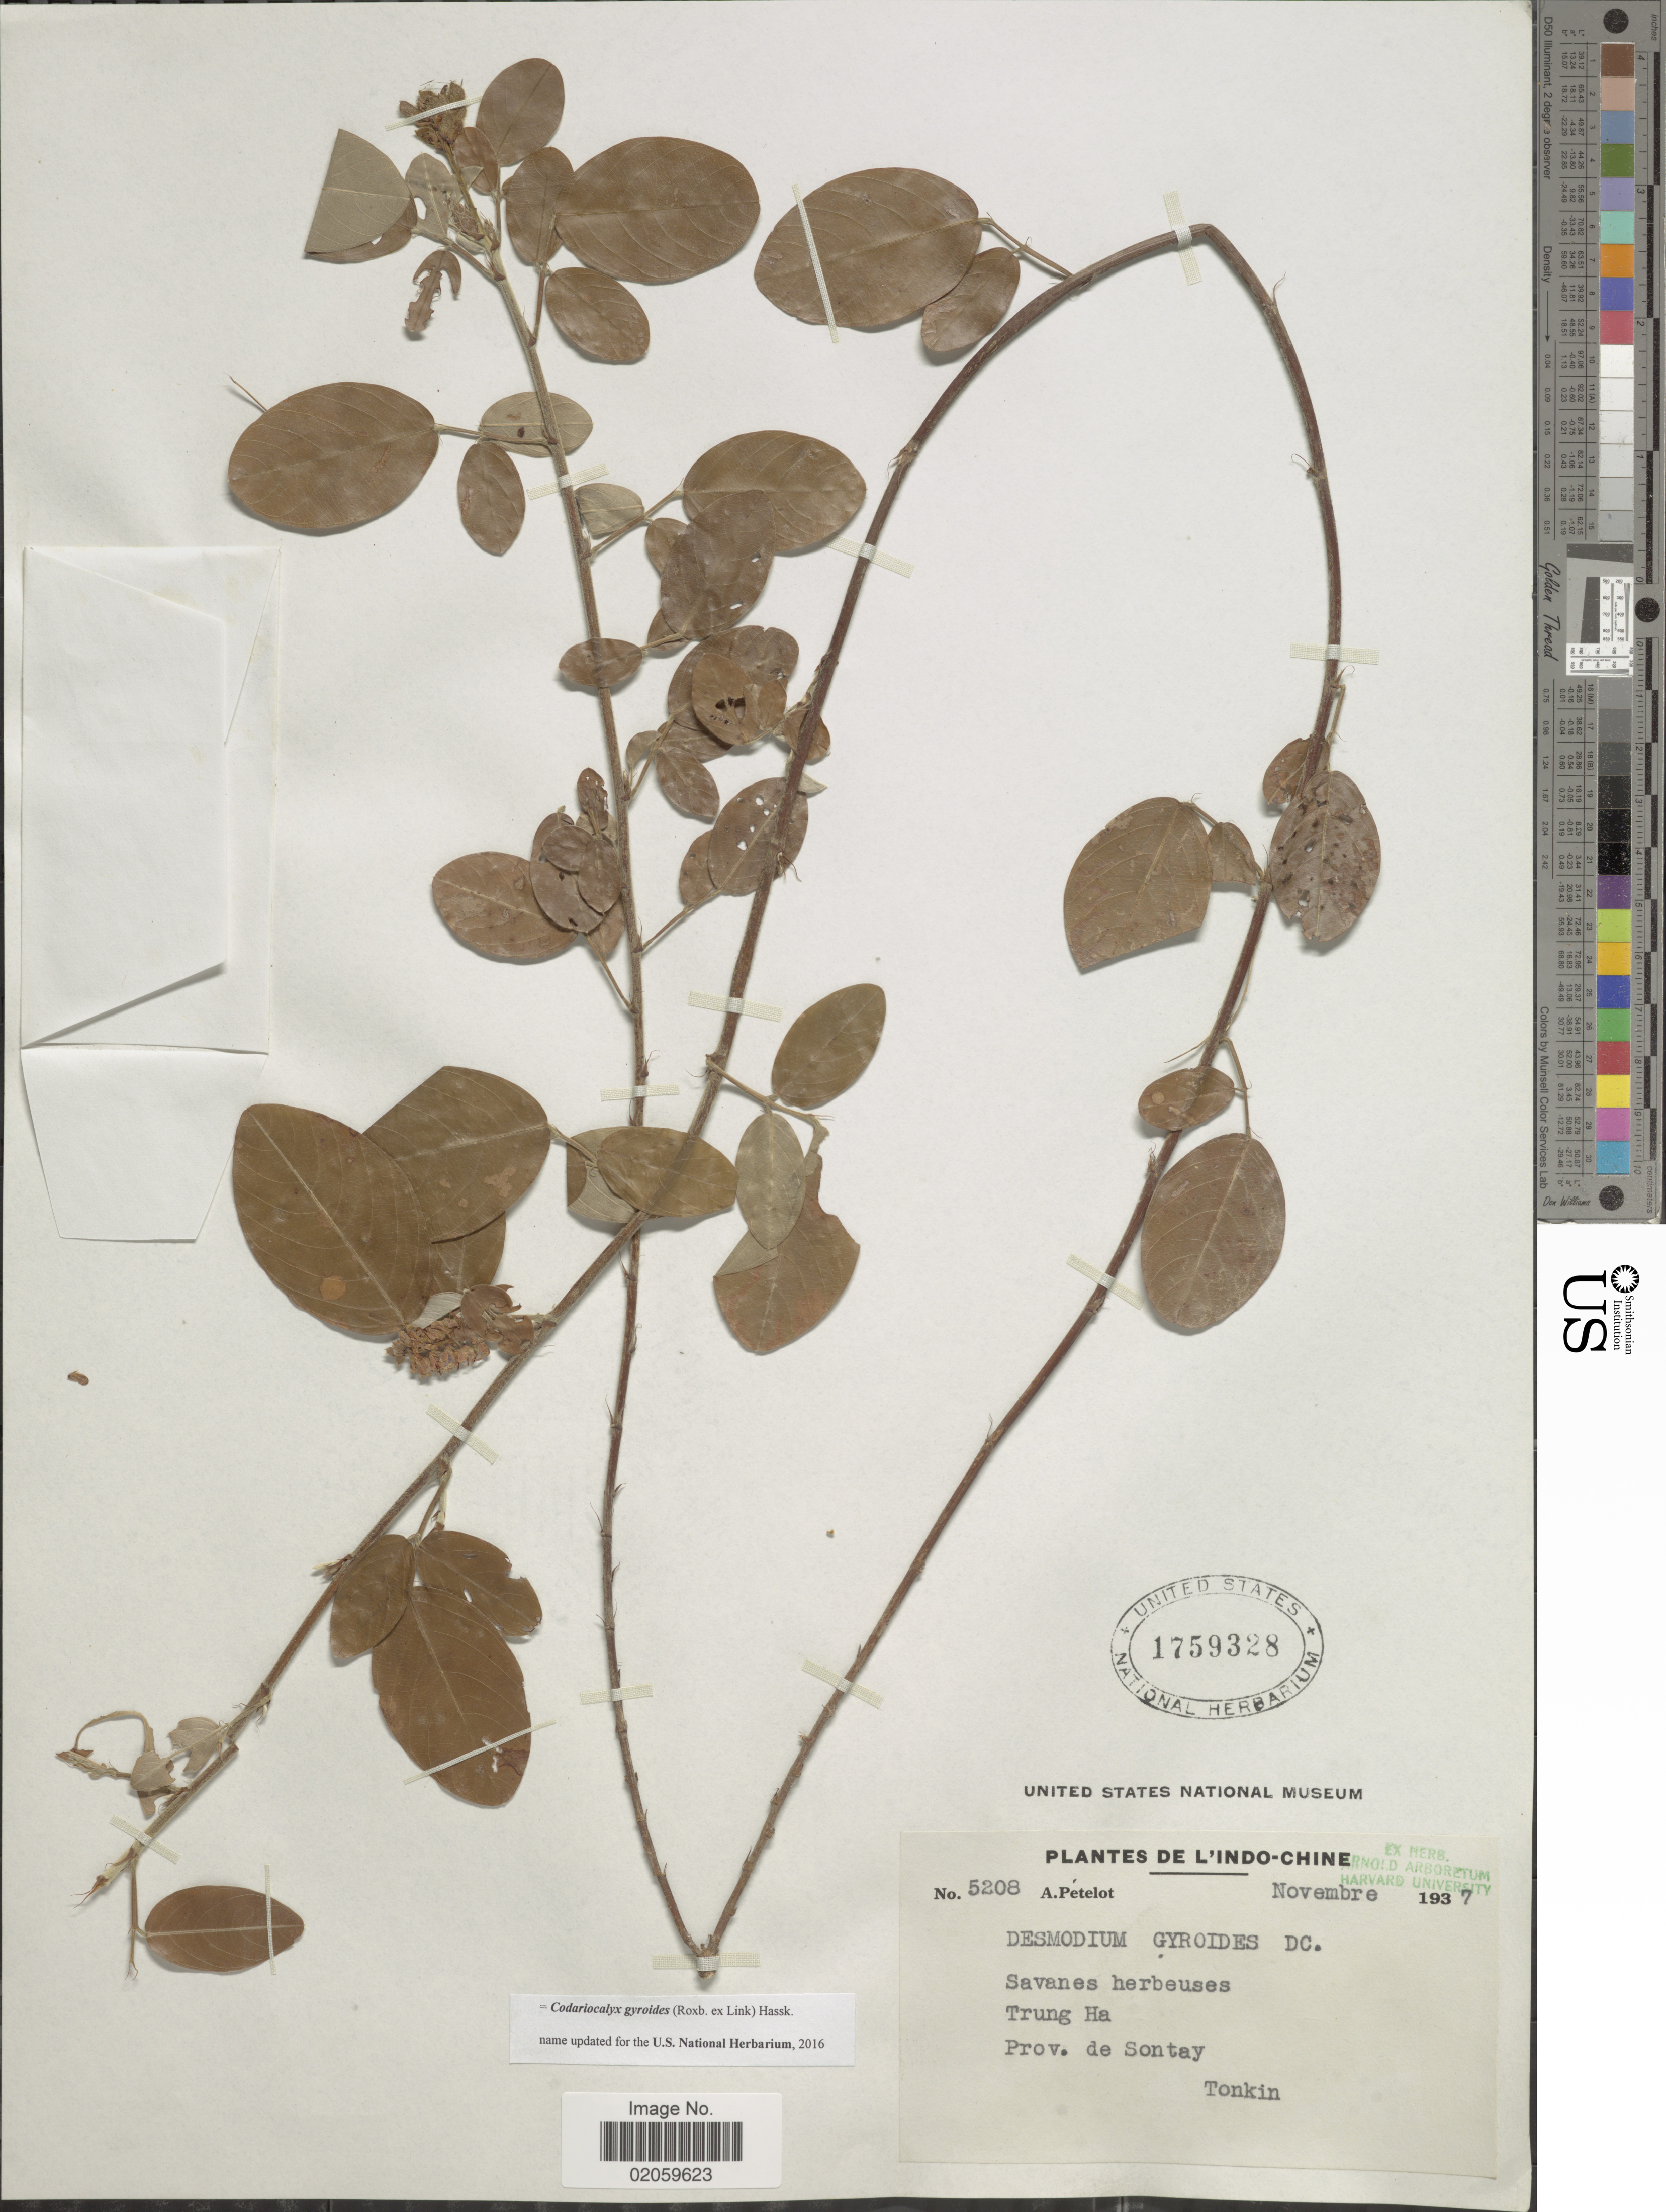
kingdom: Plantae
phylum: Tracheophyta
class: Magnoliopsida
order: Fabales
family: Fabaceae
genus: Codariocalyx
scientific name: Codariocalyx gyroides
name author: (Roxb. & Link) X.Y. Zhu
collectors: A. Petelot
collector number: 5208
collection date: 1937-11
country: Vietnam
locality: L'Indo-Chine, Trung Ha, Prov. de Sontay, Tonkin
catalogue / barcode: US 1759328